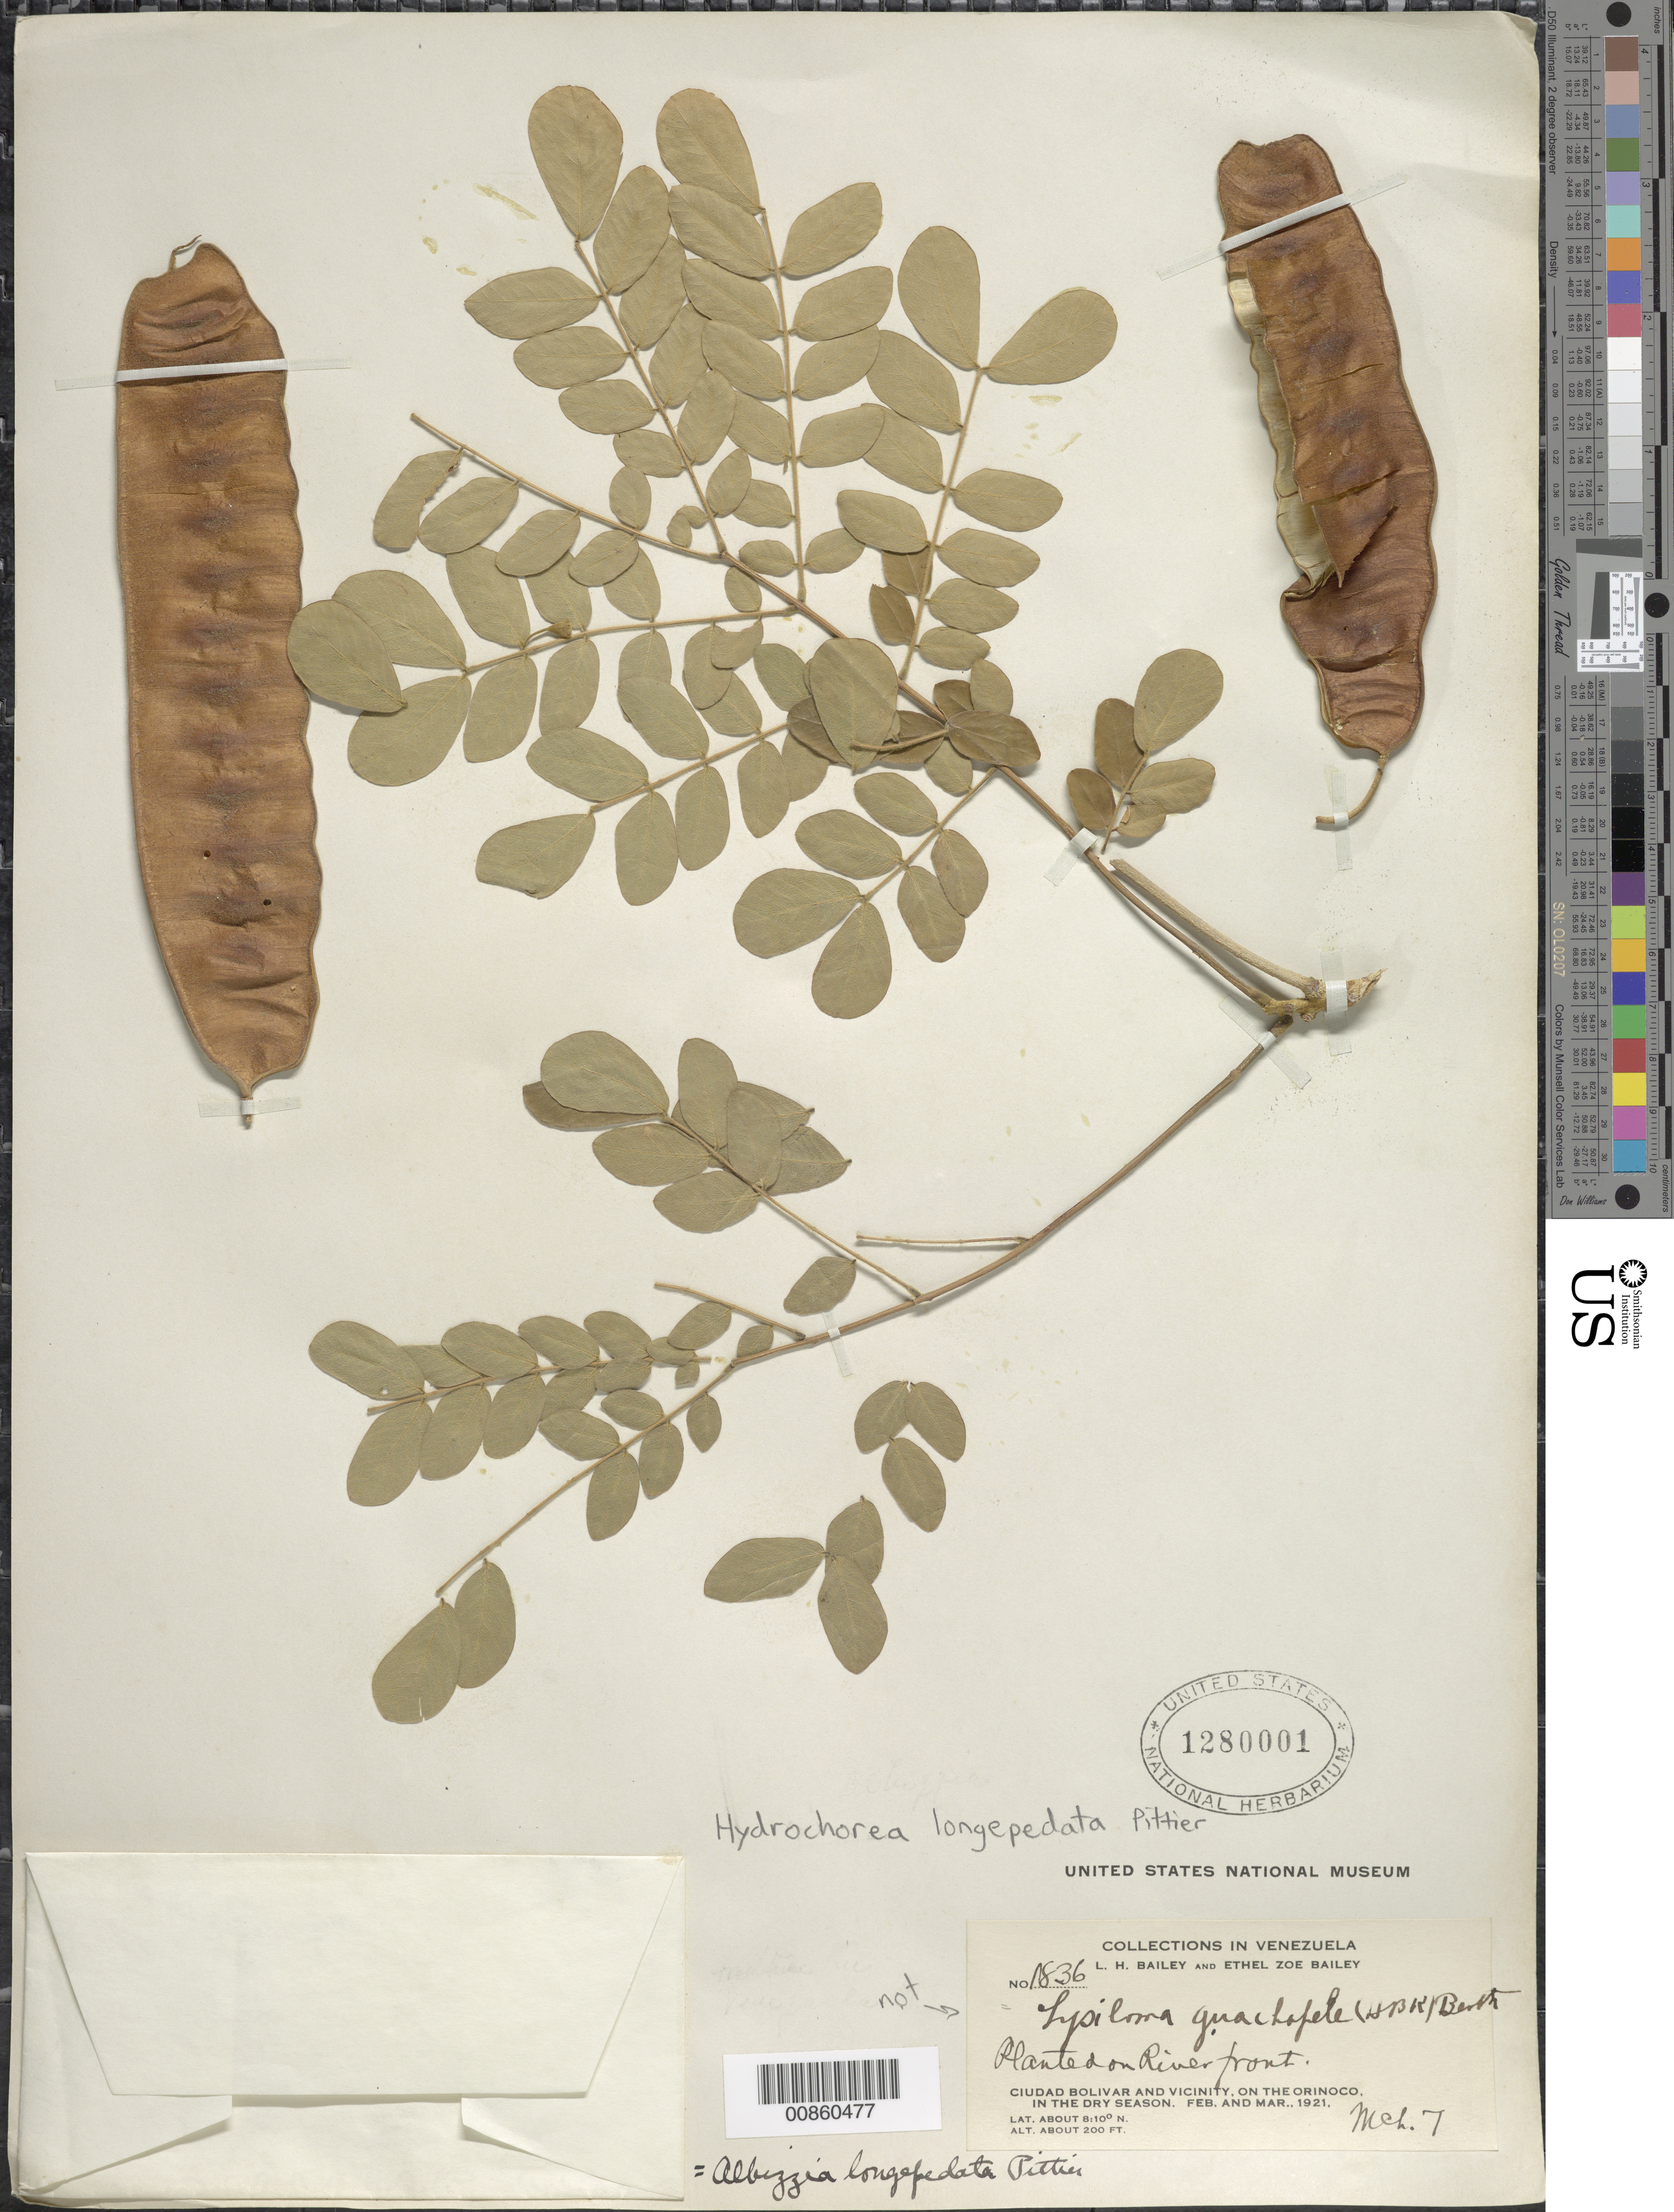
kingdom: Plantae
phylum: Tracheophyta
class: Magnoliopsida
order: Fabales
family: Fabaceae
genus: Hydrochorea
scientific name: Hydrochorea longepedata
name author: Pittier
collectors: L. H. Bailey & E. Z. Bailey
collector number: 1836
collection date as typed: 7-Mar-21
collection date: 1921-03-07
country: Venezuela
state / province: Bolívar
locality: Ciudad Bolívar and vicinity, Orinoco R.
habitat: Planted on river front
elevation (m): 61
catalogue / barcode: US 1280001